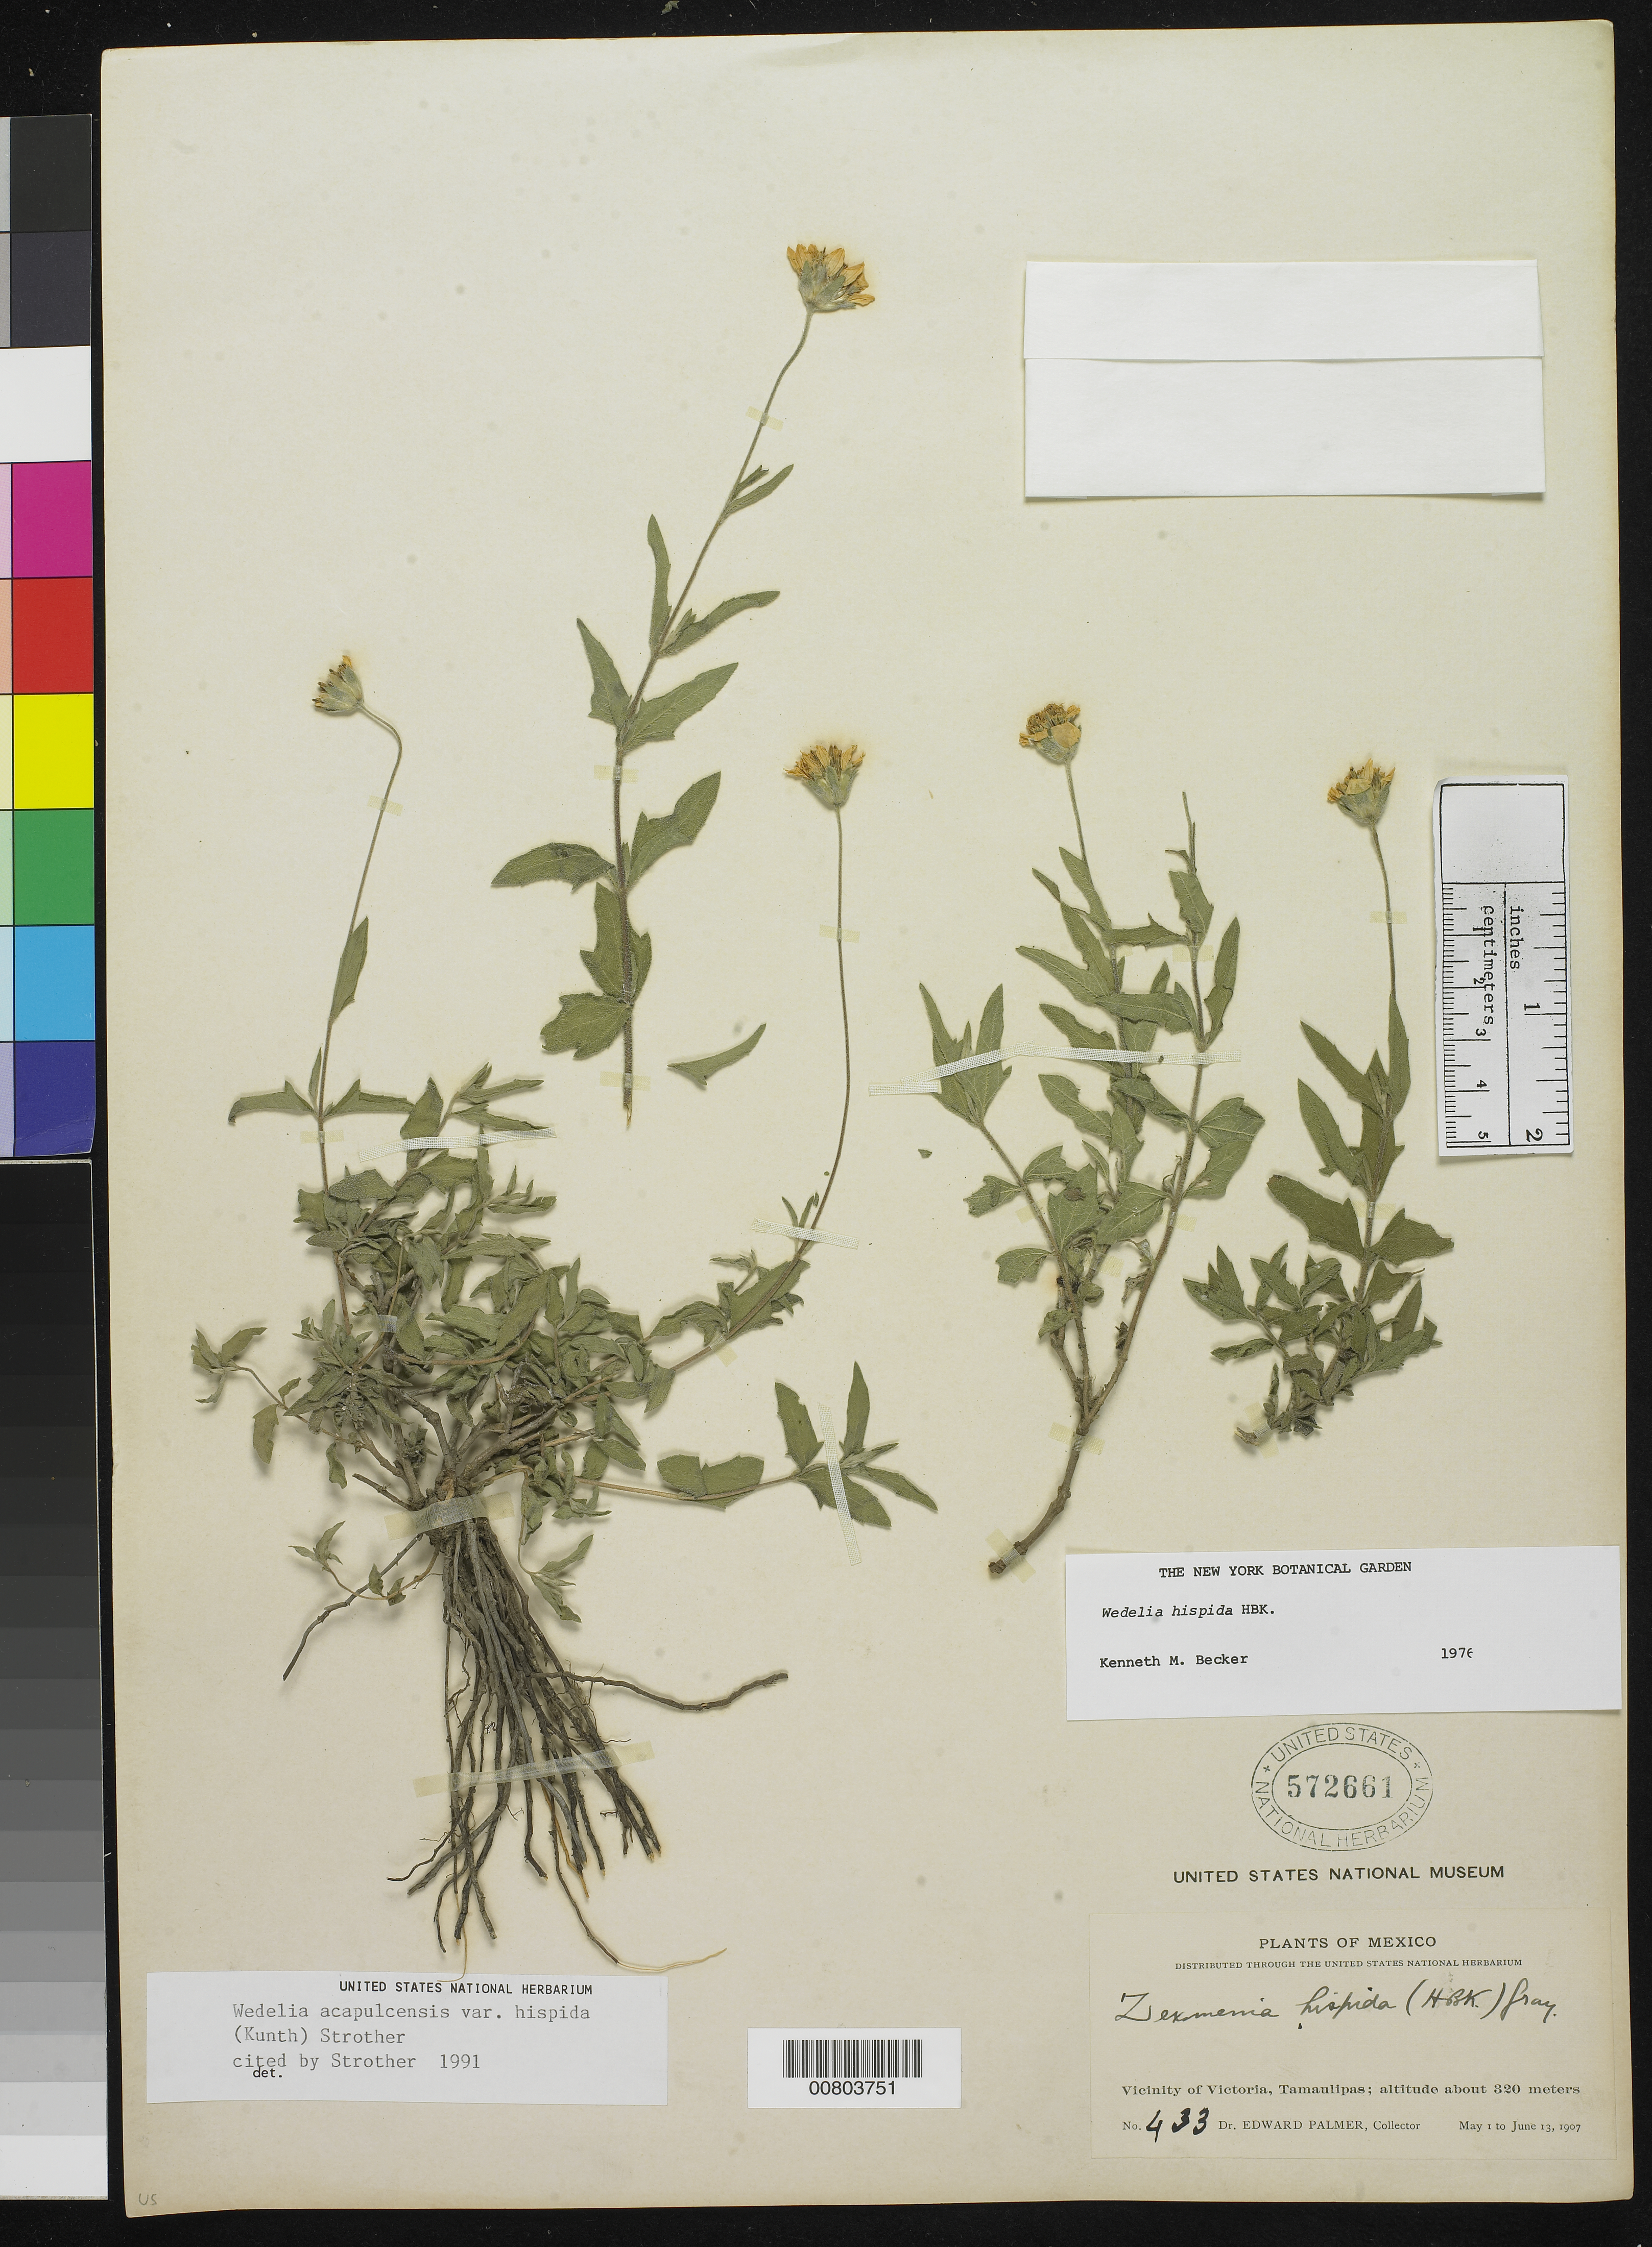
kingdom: Plantae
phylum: Tracheophyta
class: Magnoliopsida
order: Asterales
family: Asteraceae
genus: Wedelia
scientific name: Wedelia acapulcensis var. hispida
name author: (Kunth) Strother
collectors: E. Palmer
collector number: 433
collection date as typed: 01 May 1907 to 13 Jun 1907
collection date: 1907-05-01/1907-06-13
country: Mexico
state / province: Coahuila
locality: Vicinity of Victoria.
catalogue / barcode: US 572661